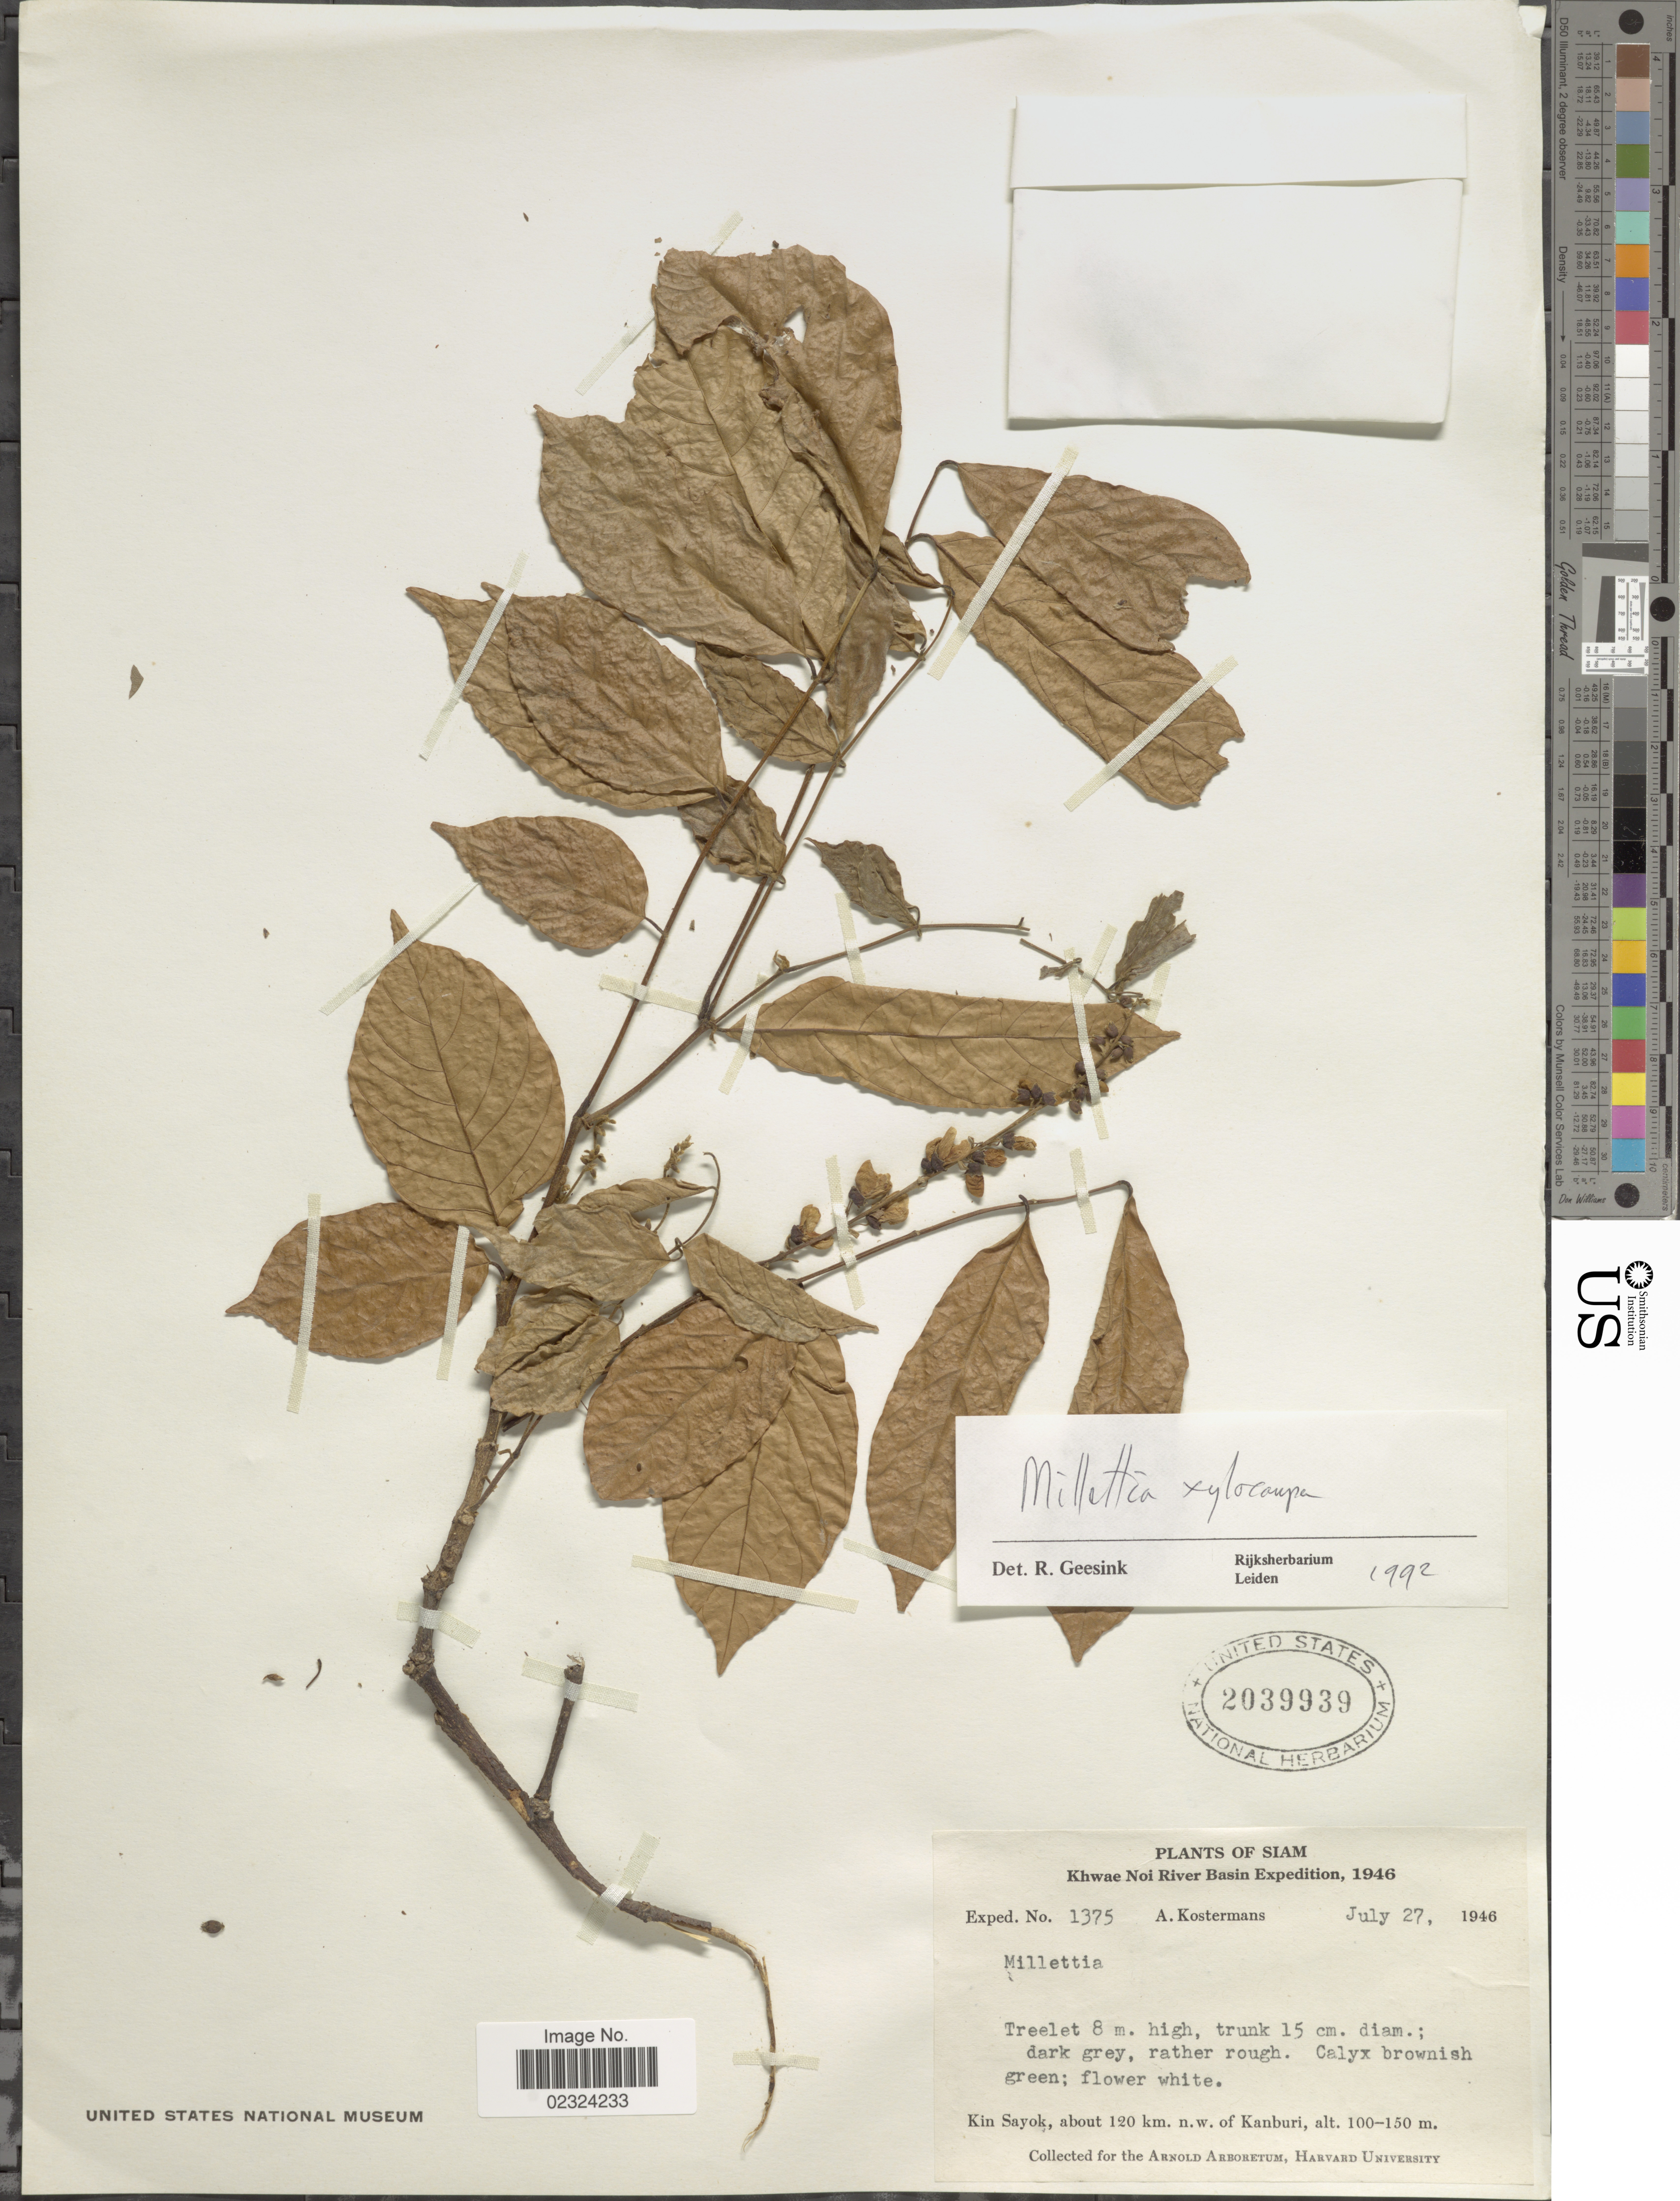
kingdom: Plantae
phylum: Tracheophyta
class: Magnoliopsida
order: Fabales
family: Fabaceae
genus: Millettia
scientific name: Millettia xylocarpa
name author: Miq.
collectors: A. J. G. Kostermans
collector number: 1375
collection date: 1946-07-27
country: Thailand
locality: Siam, Kin Sayok, about 120 km n.w. of Kanburi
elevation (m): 100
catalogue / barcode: US 2039939